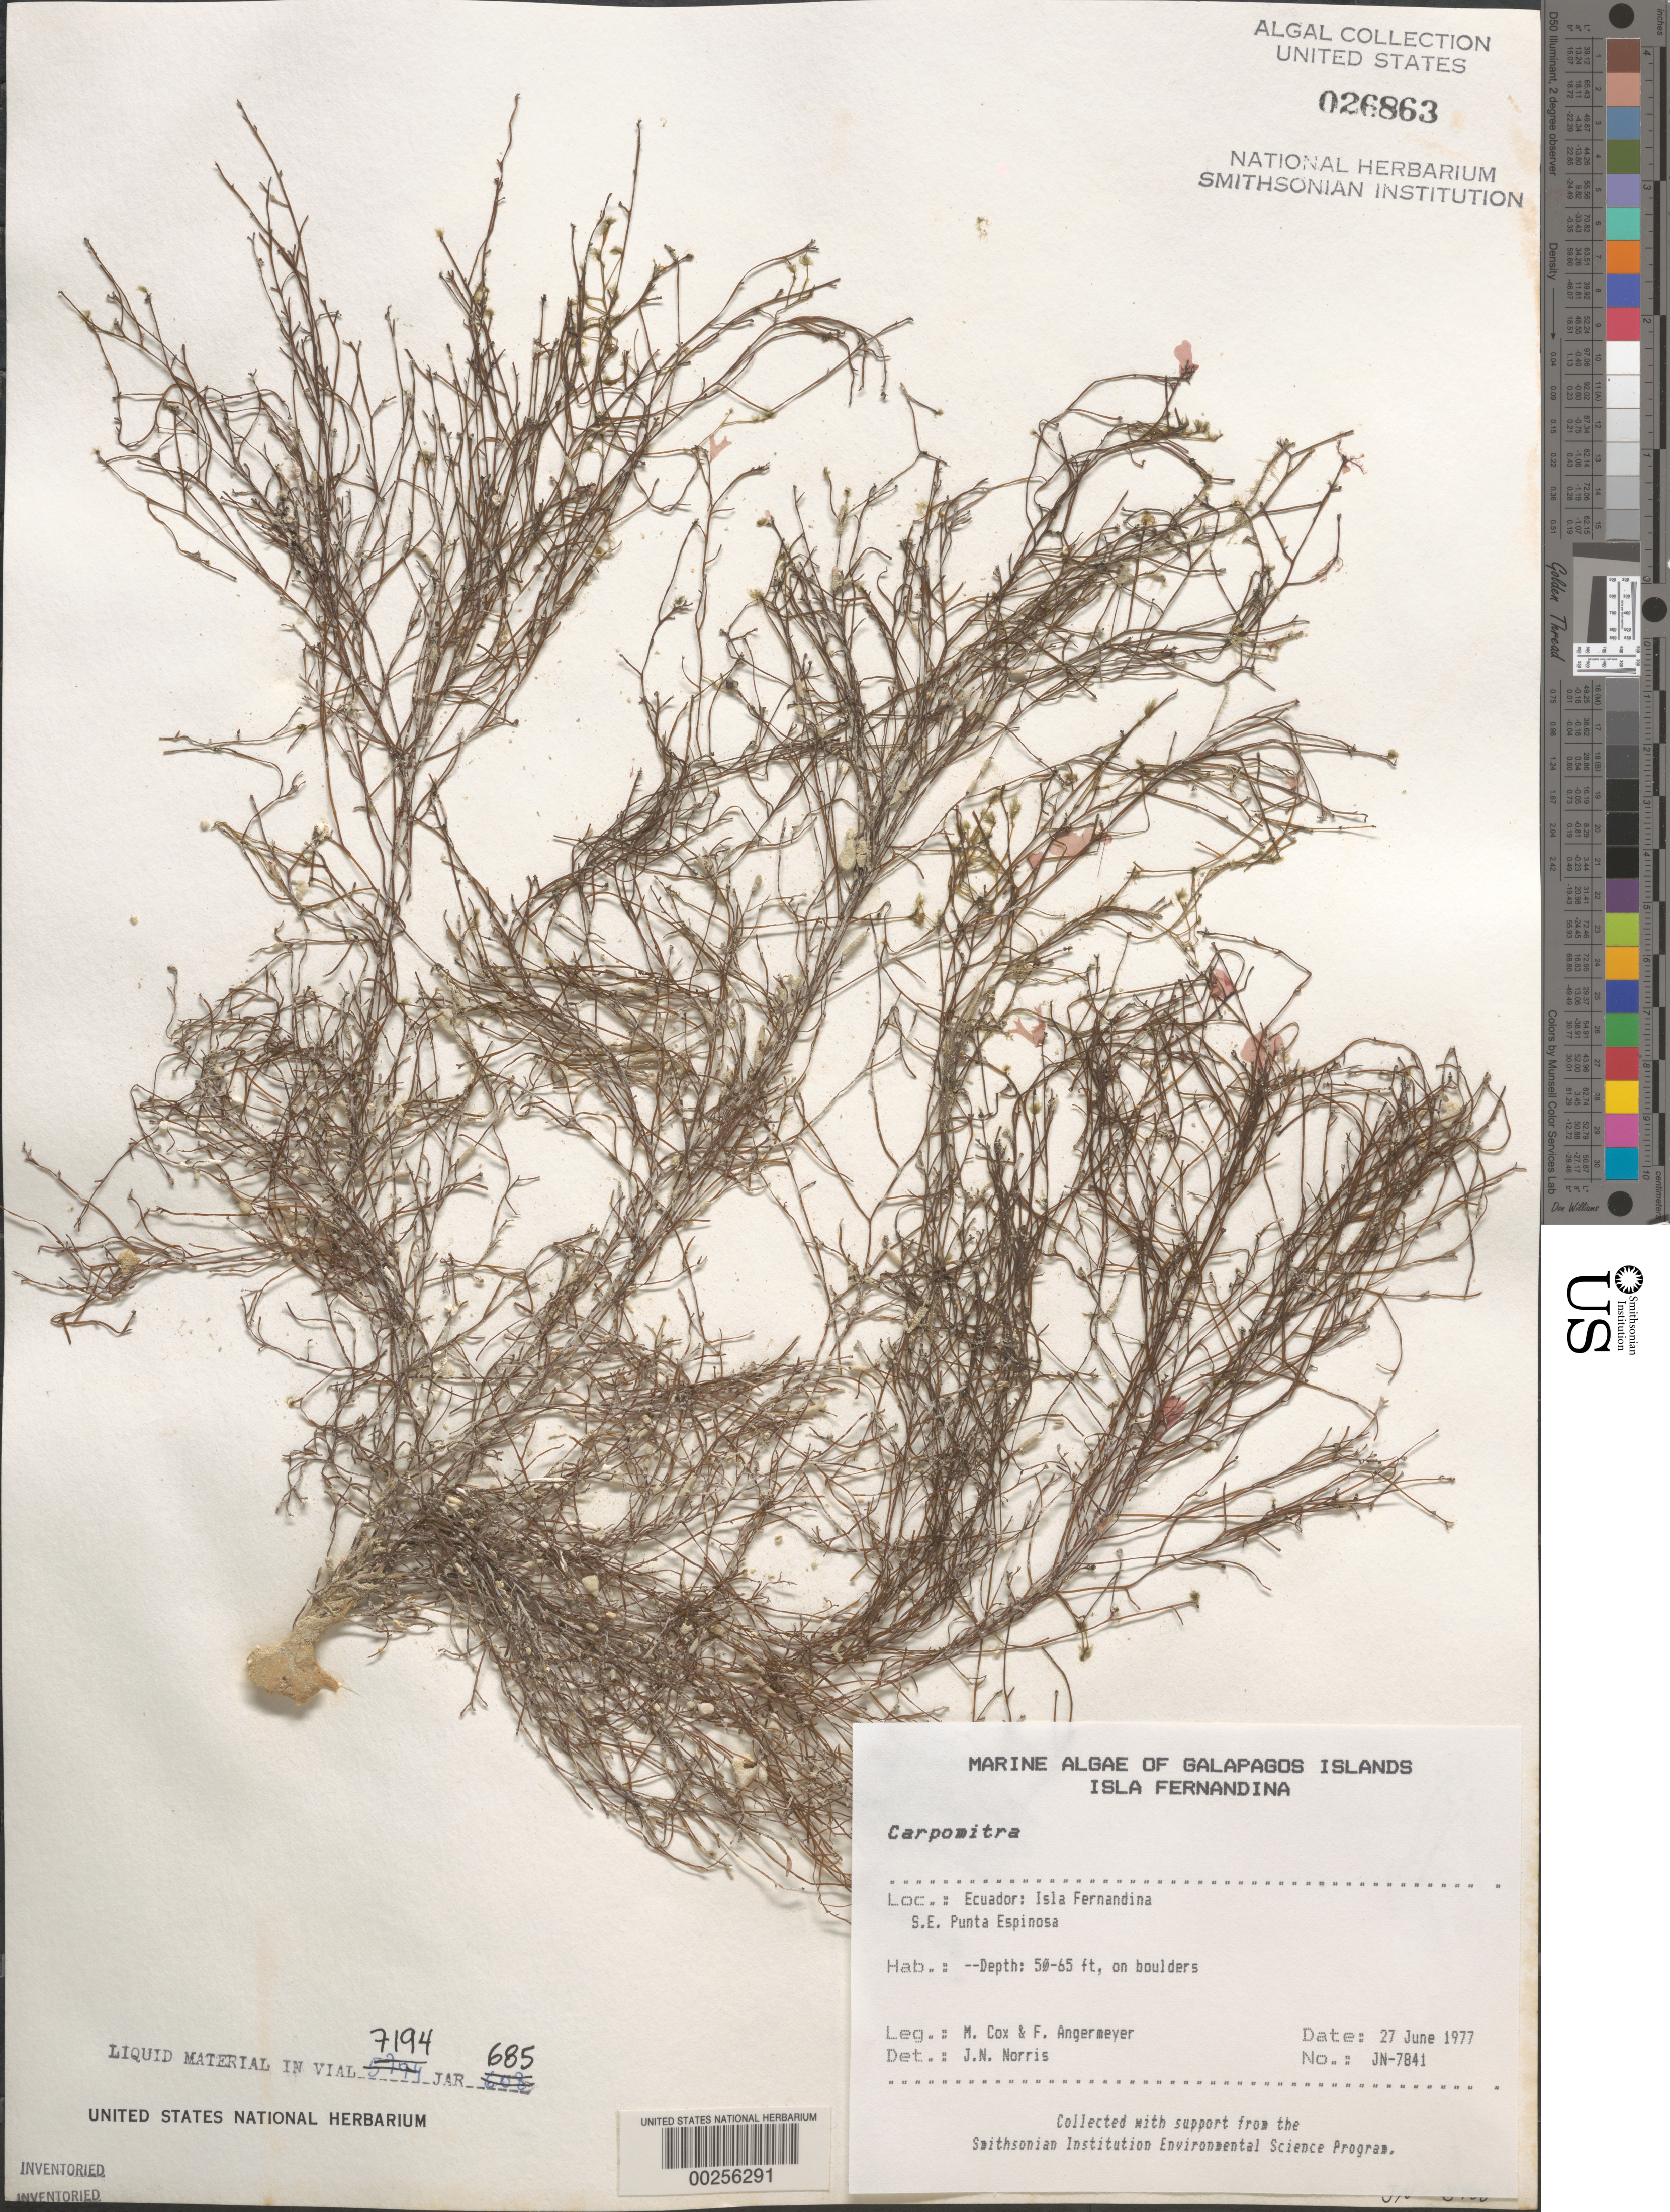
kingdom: Chromista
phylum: Ochrophyta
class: Phaeophyceae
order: Sporochnales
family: Sporochnaceae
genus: Carpomitra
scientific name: Carpomitra sp.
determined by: Norris, James N.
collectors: M. Cox & F. Angermeyer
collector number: JN-7841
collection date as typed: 27 Jun 1977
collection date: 1977-06-27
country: Ecuador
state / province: Colón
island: Fernandina [Narborough]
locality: Punta Espinosa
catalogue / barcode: US 26863